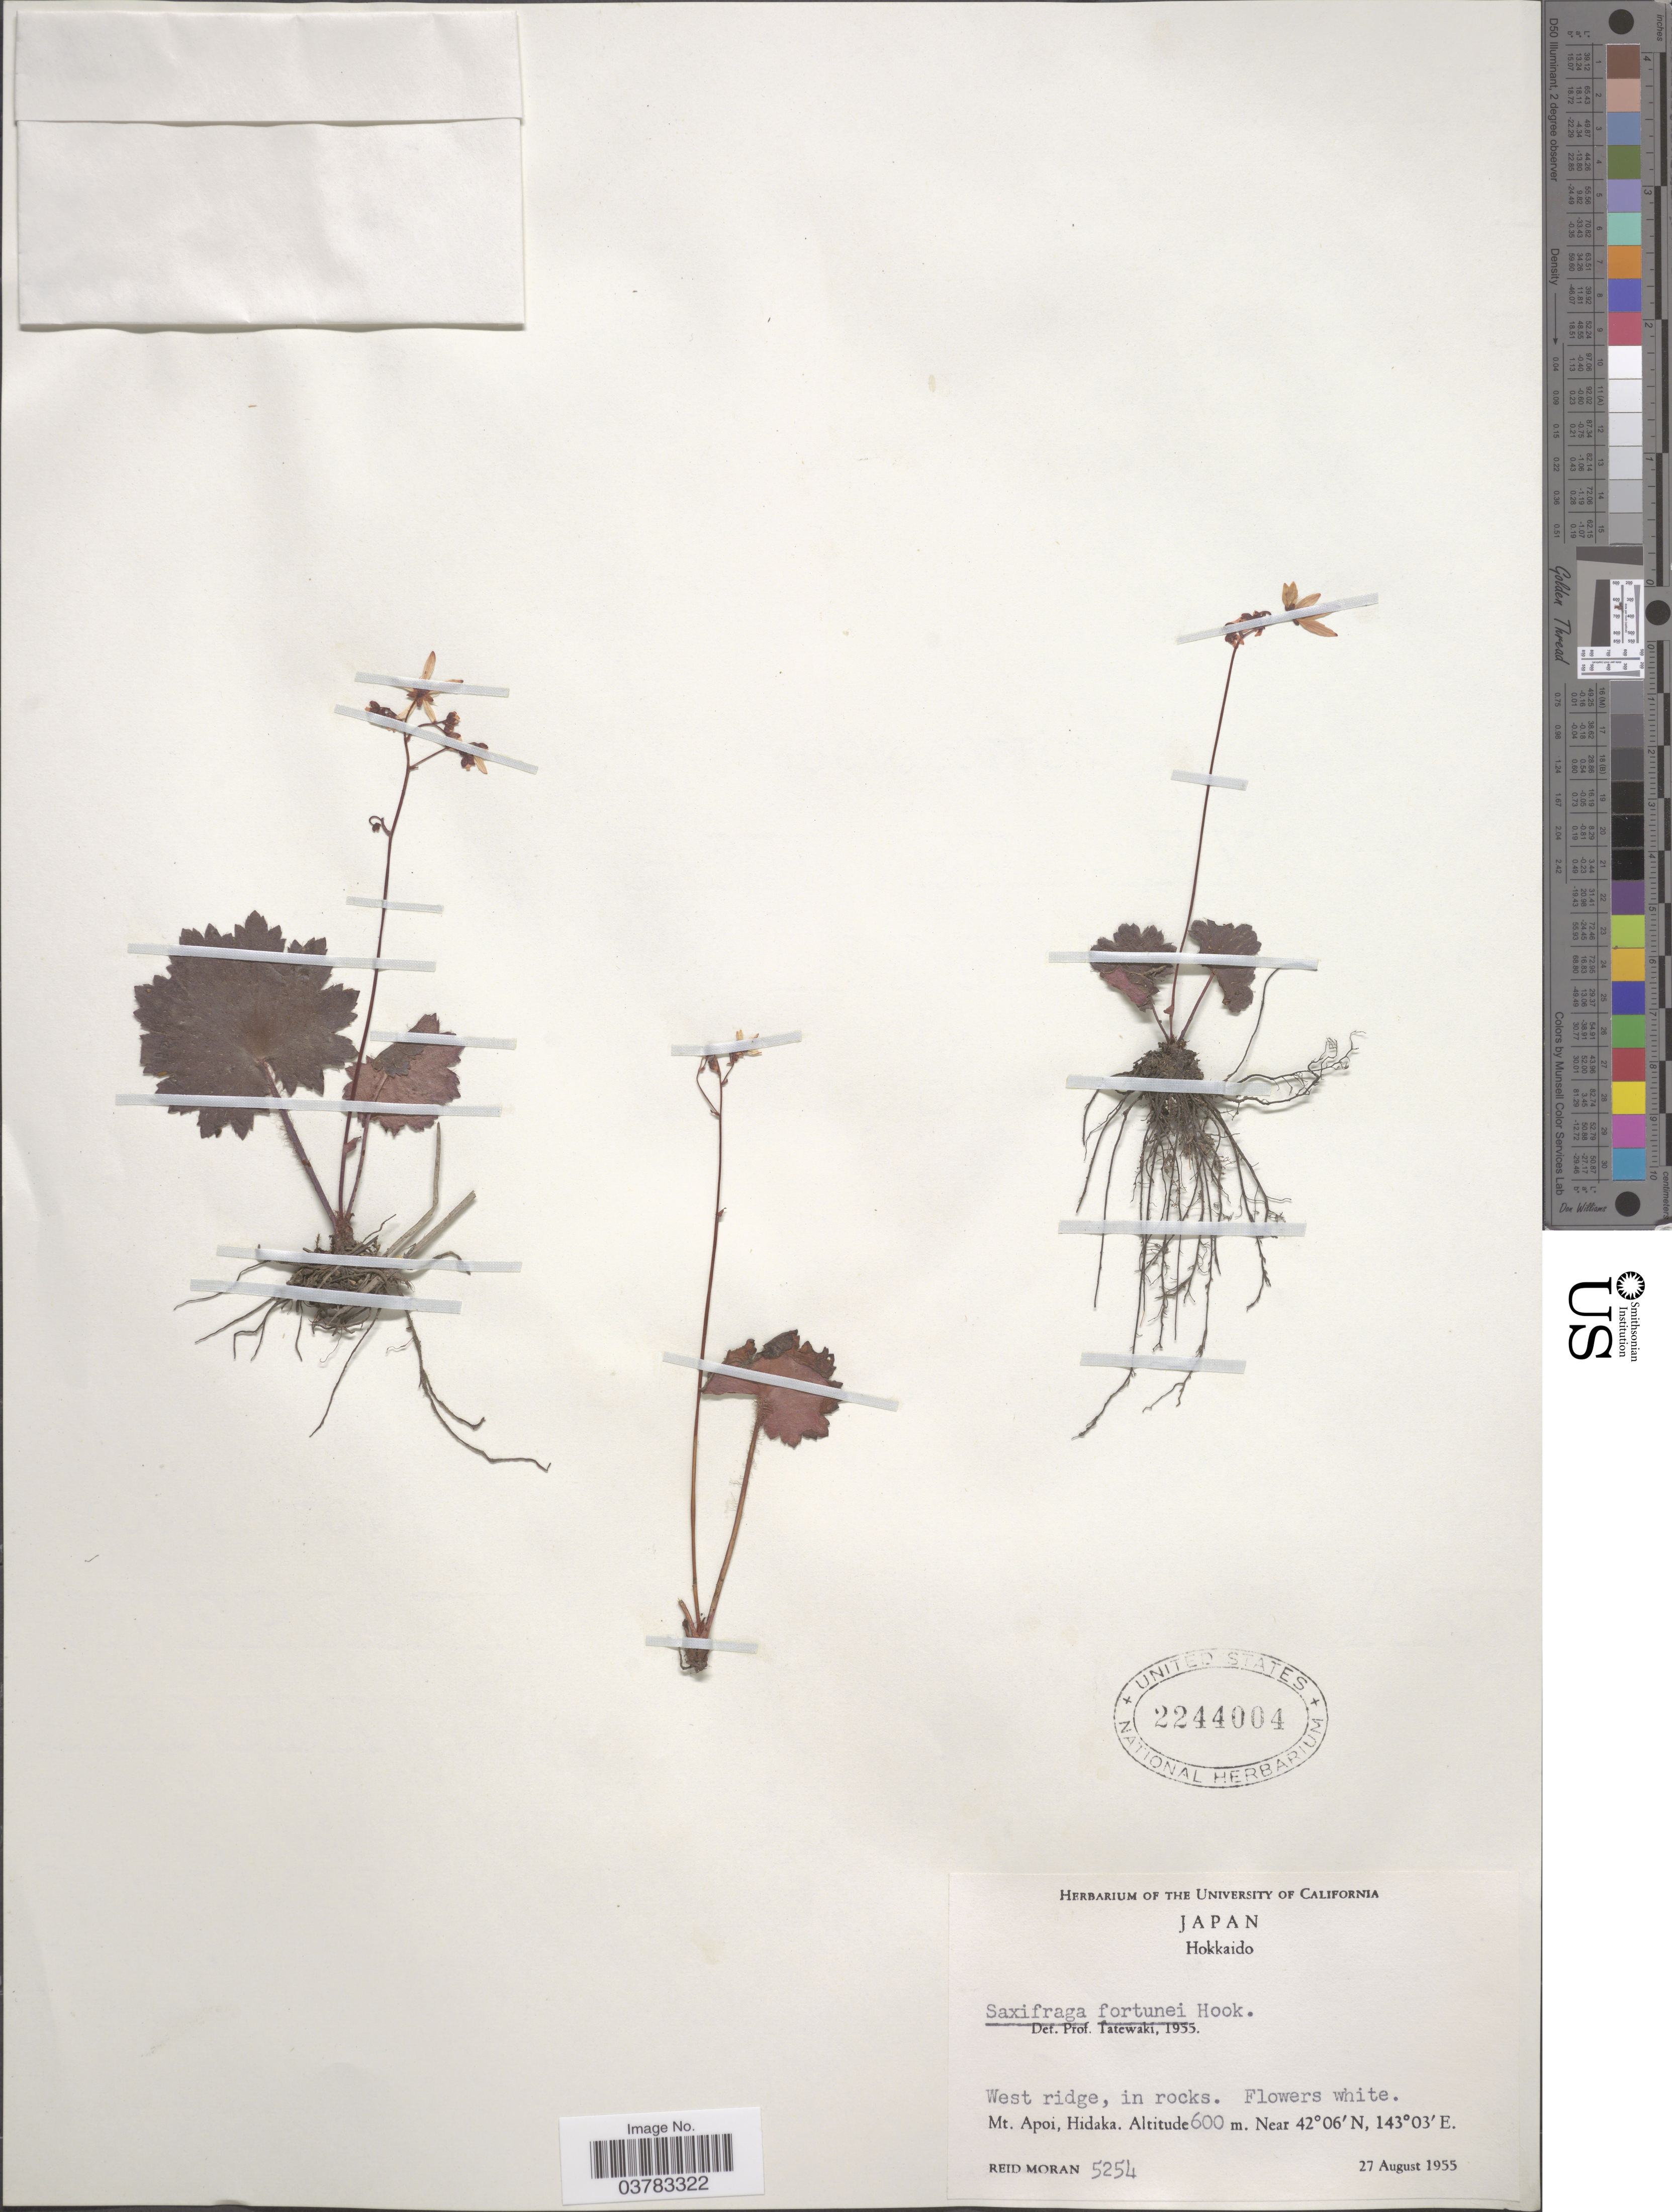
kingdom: Plantae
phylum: Tracheophyta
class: Magnoliopsida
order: Saxifragales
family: Saxifragaceae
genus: Saxifraga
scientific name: Saxifraga fortunei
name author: Hook.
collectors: R. V. Moran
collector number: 5254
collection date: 1955-08-27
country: Japan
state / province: Hokkaidō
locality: West ridge. Mt. Apoi, Hidaka.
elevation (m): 600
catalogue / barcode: US 2244004